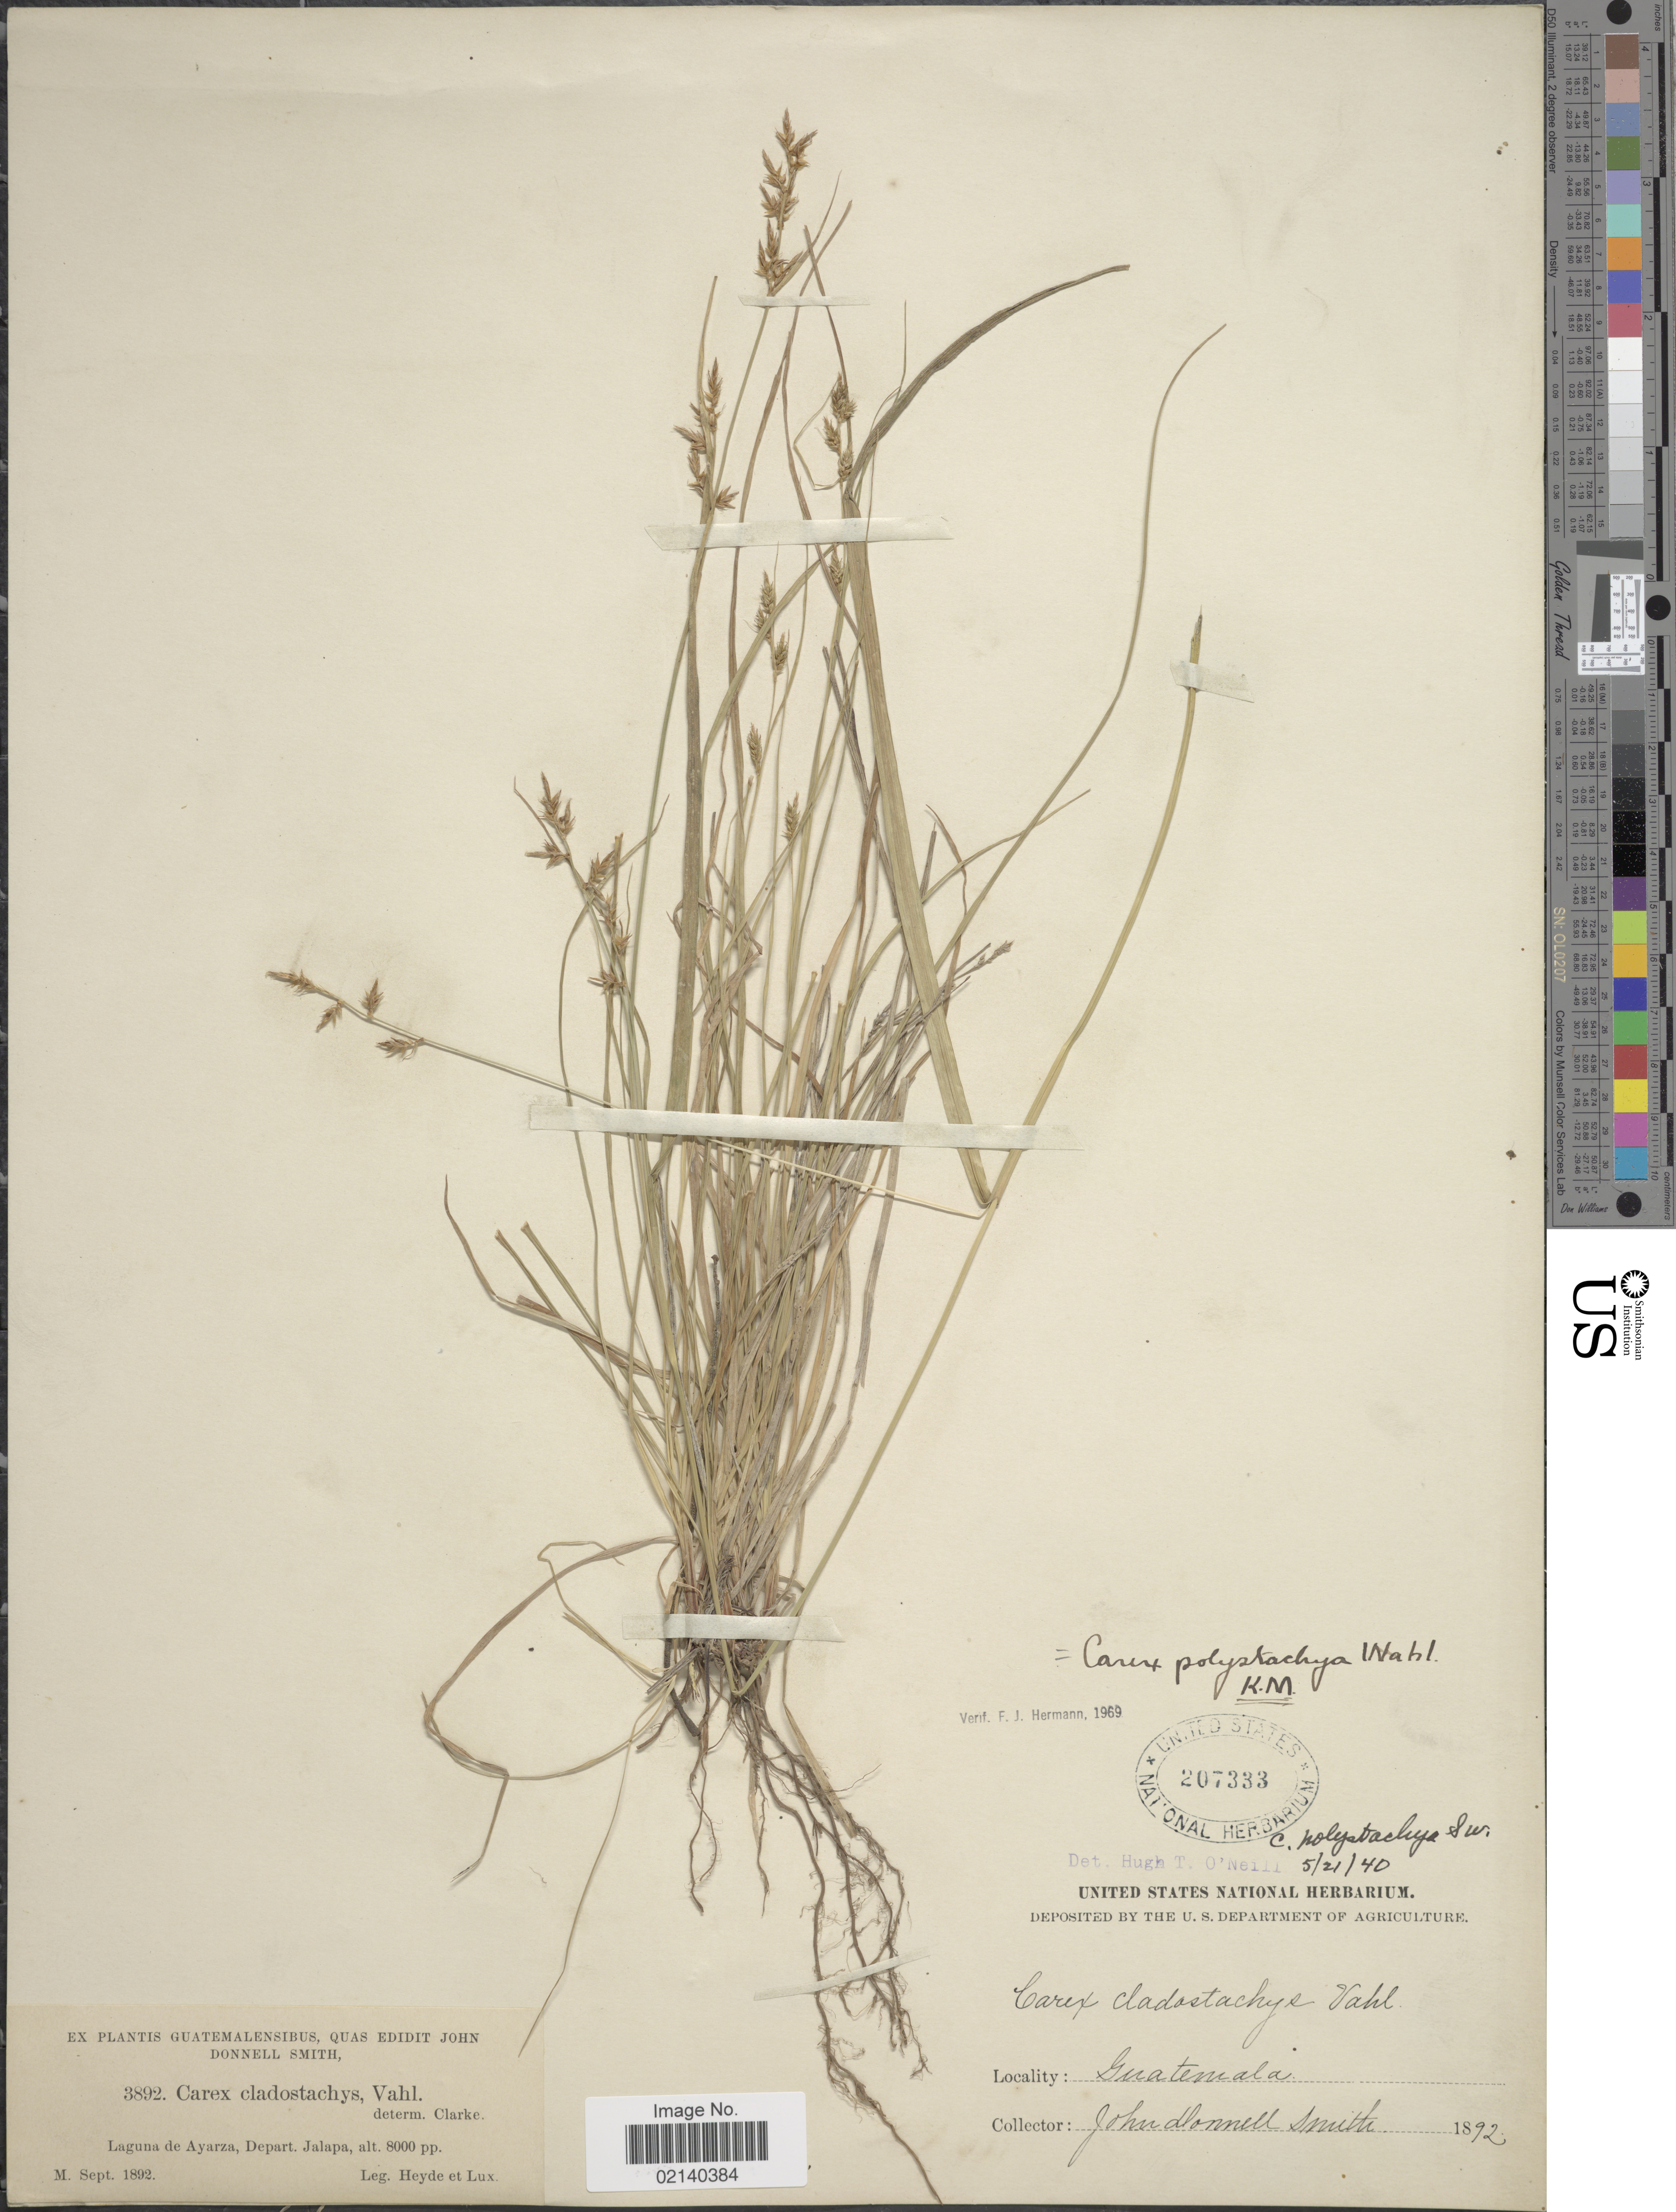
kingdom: Plantae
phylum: Tracheophyta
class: Liliopsida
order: Poales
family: Cyperaceae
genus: Carex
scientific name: Carex polystachya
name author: Sw. ex Wahlenb.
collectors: J. J. Smith, Heyde & Lux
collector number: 3892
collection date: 1892-09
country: Guatemala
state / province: Jalapa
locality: Guatemalensibus, Laguna de Ayarza.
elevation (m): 2438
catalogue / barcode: US 207333